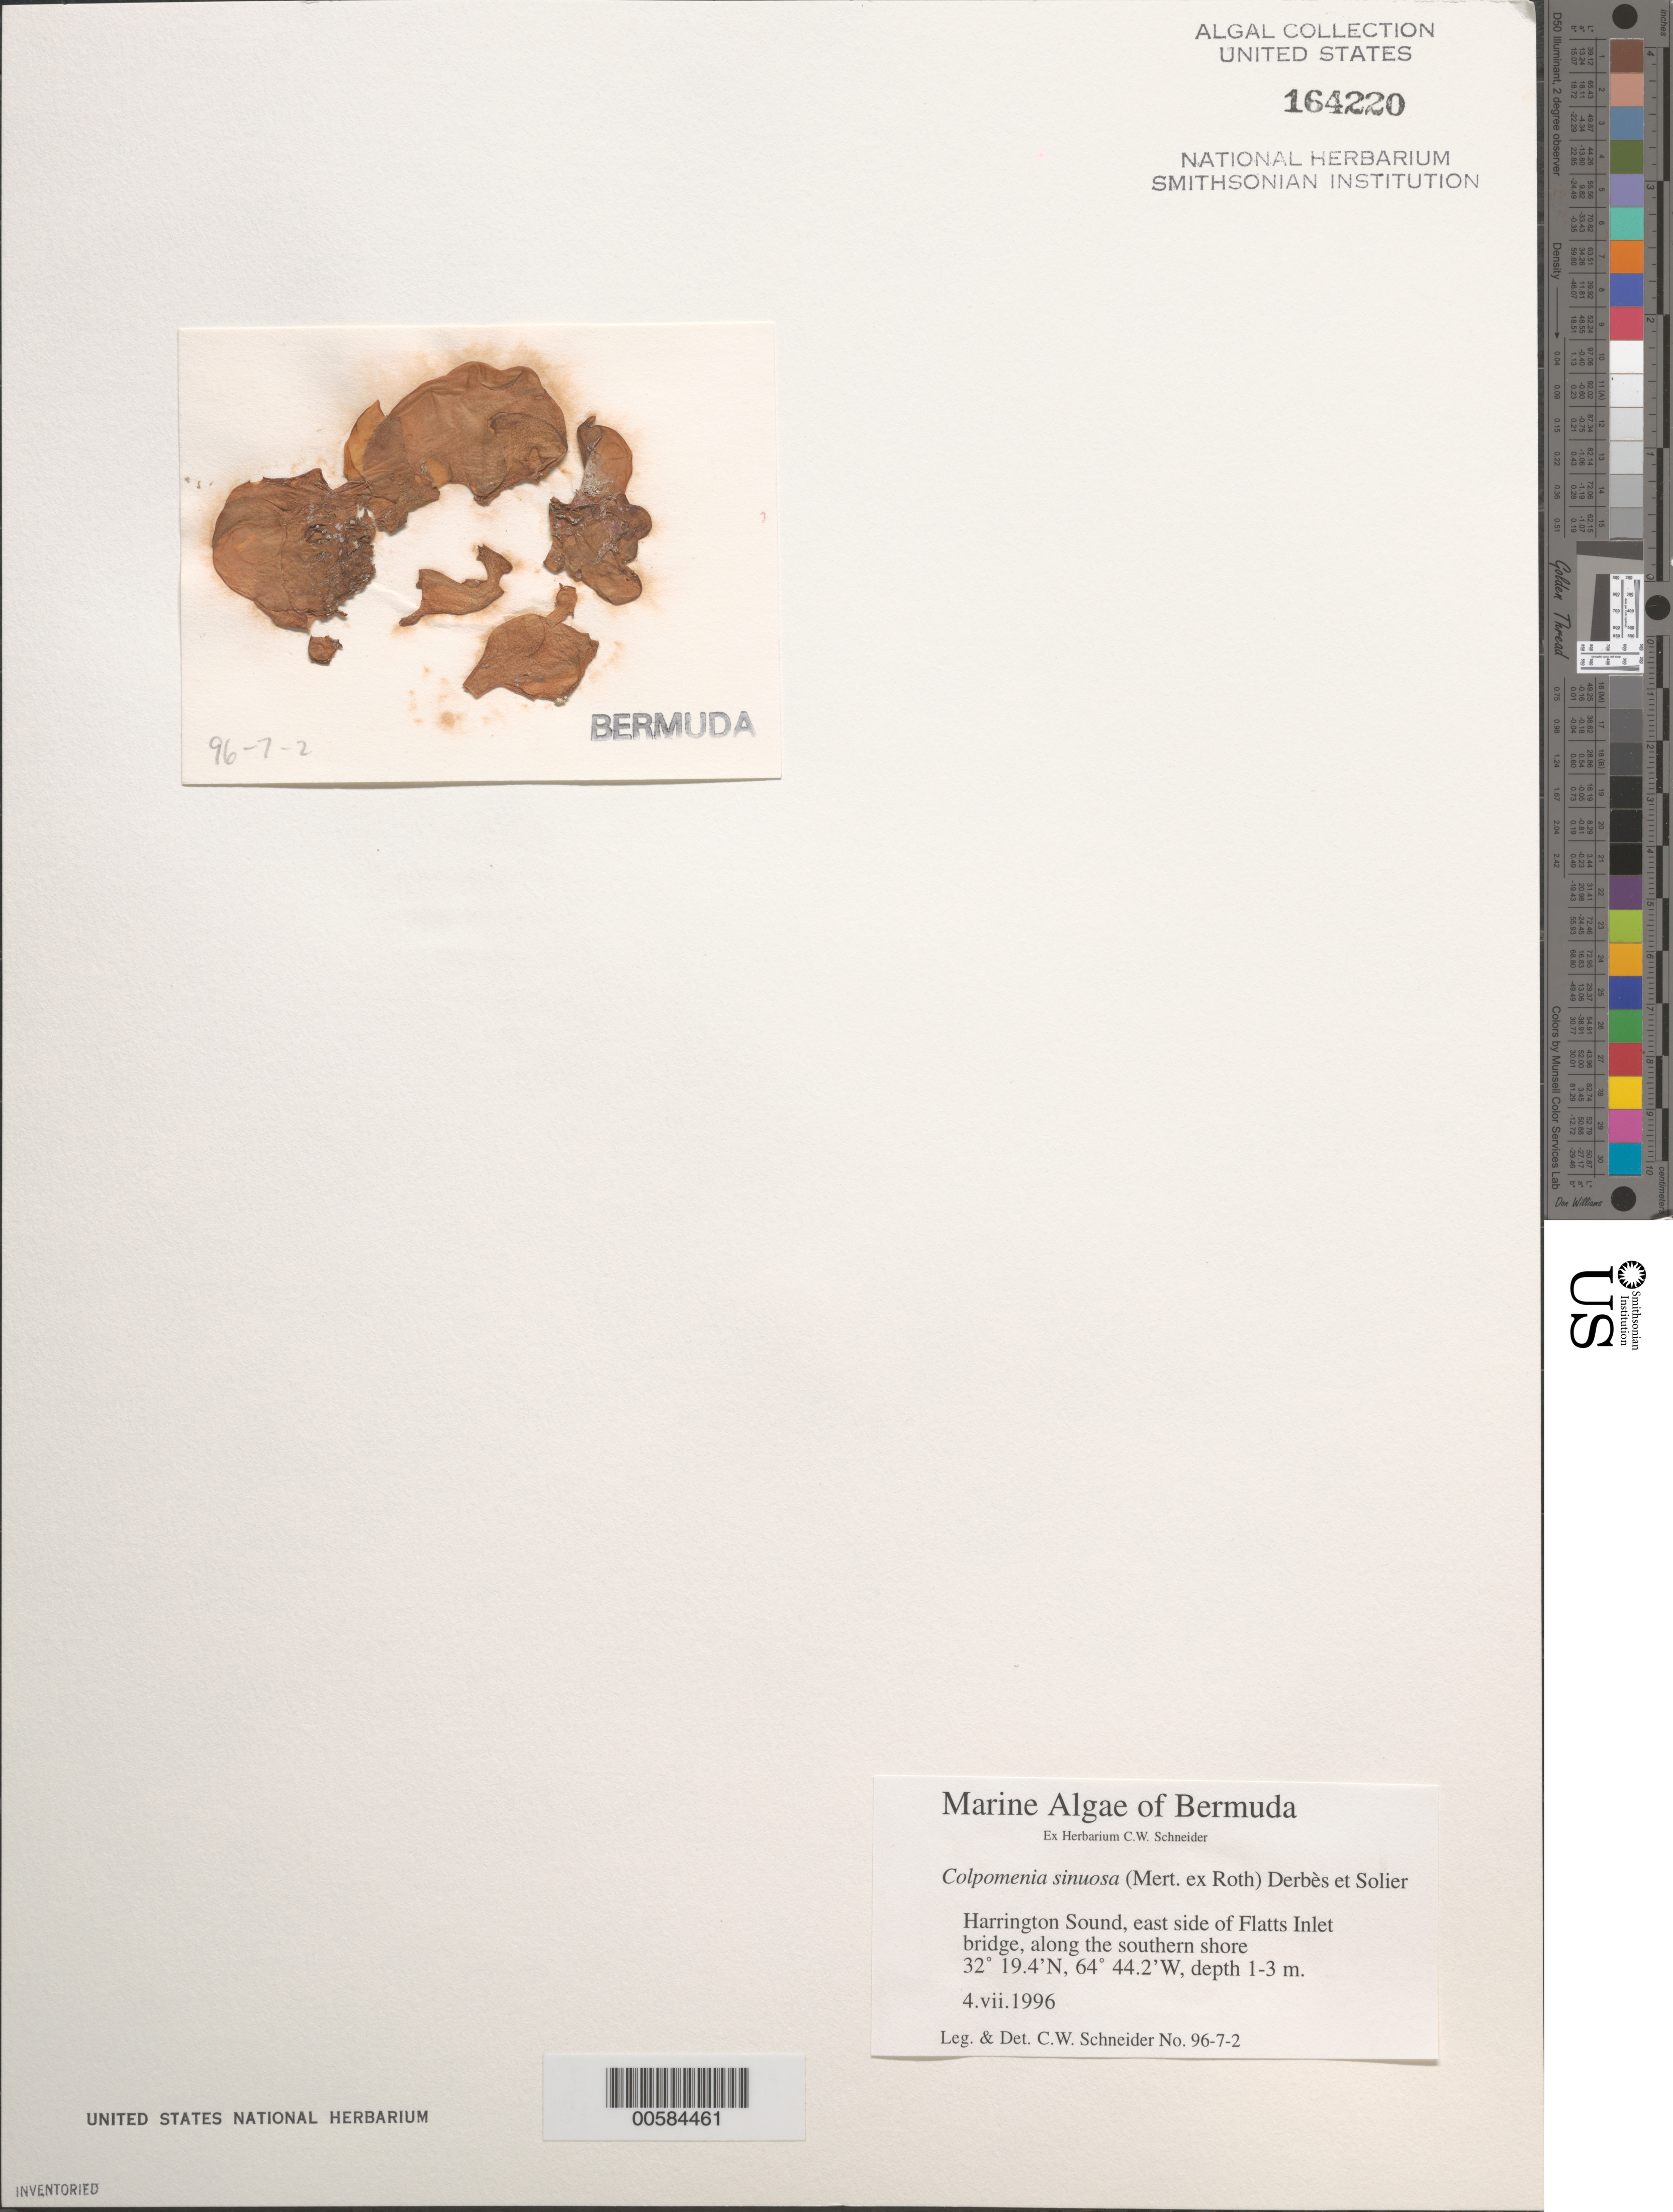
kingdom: Chromista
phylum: Ochrophyta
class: Phaeophyceae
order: Scytosiphonales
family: Scytosiphonaceae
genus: Colpomenia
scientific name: Colpomenia sinuosa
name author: (K. Mert. ex Roth) Derbes & Solier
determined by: Schneider, C. W.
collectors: C. W. Schneider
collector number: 96-7-2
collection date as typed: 04 Jul 1996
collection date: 1996-07-04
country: Bermuda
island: Bermuda Island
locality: Harrington Sound, east side of Flatts Inlet Bridge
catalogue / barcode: US 164220